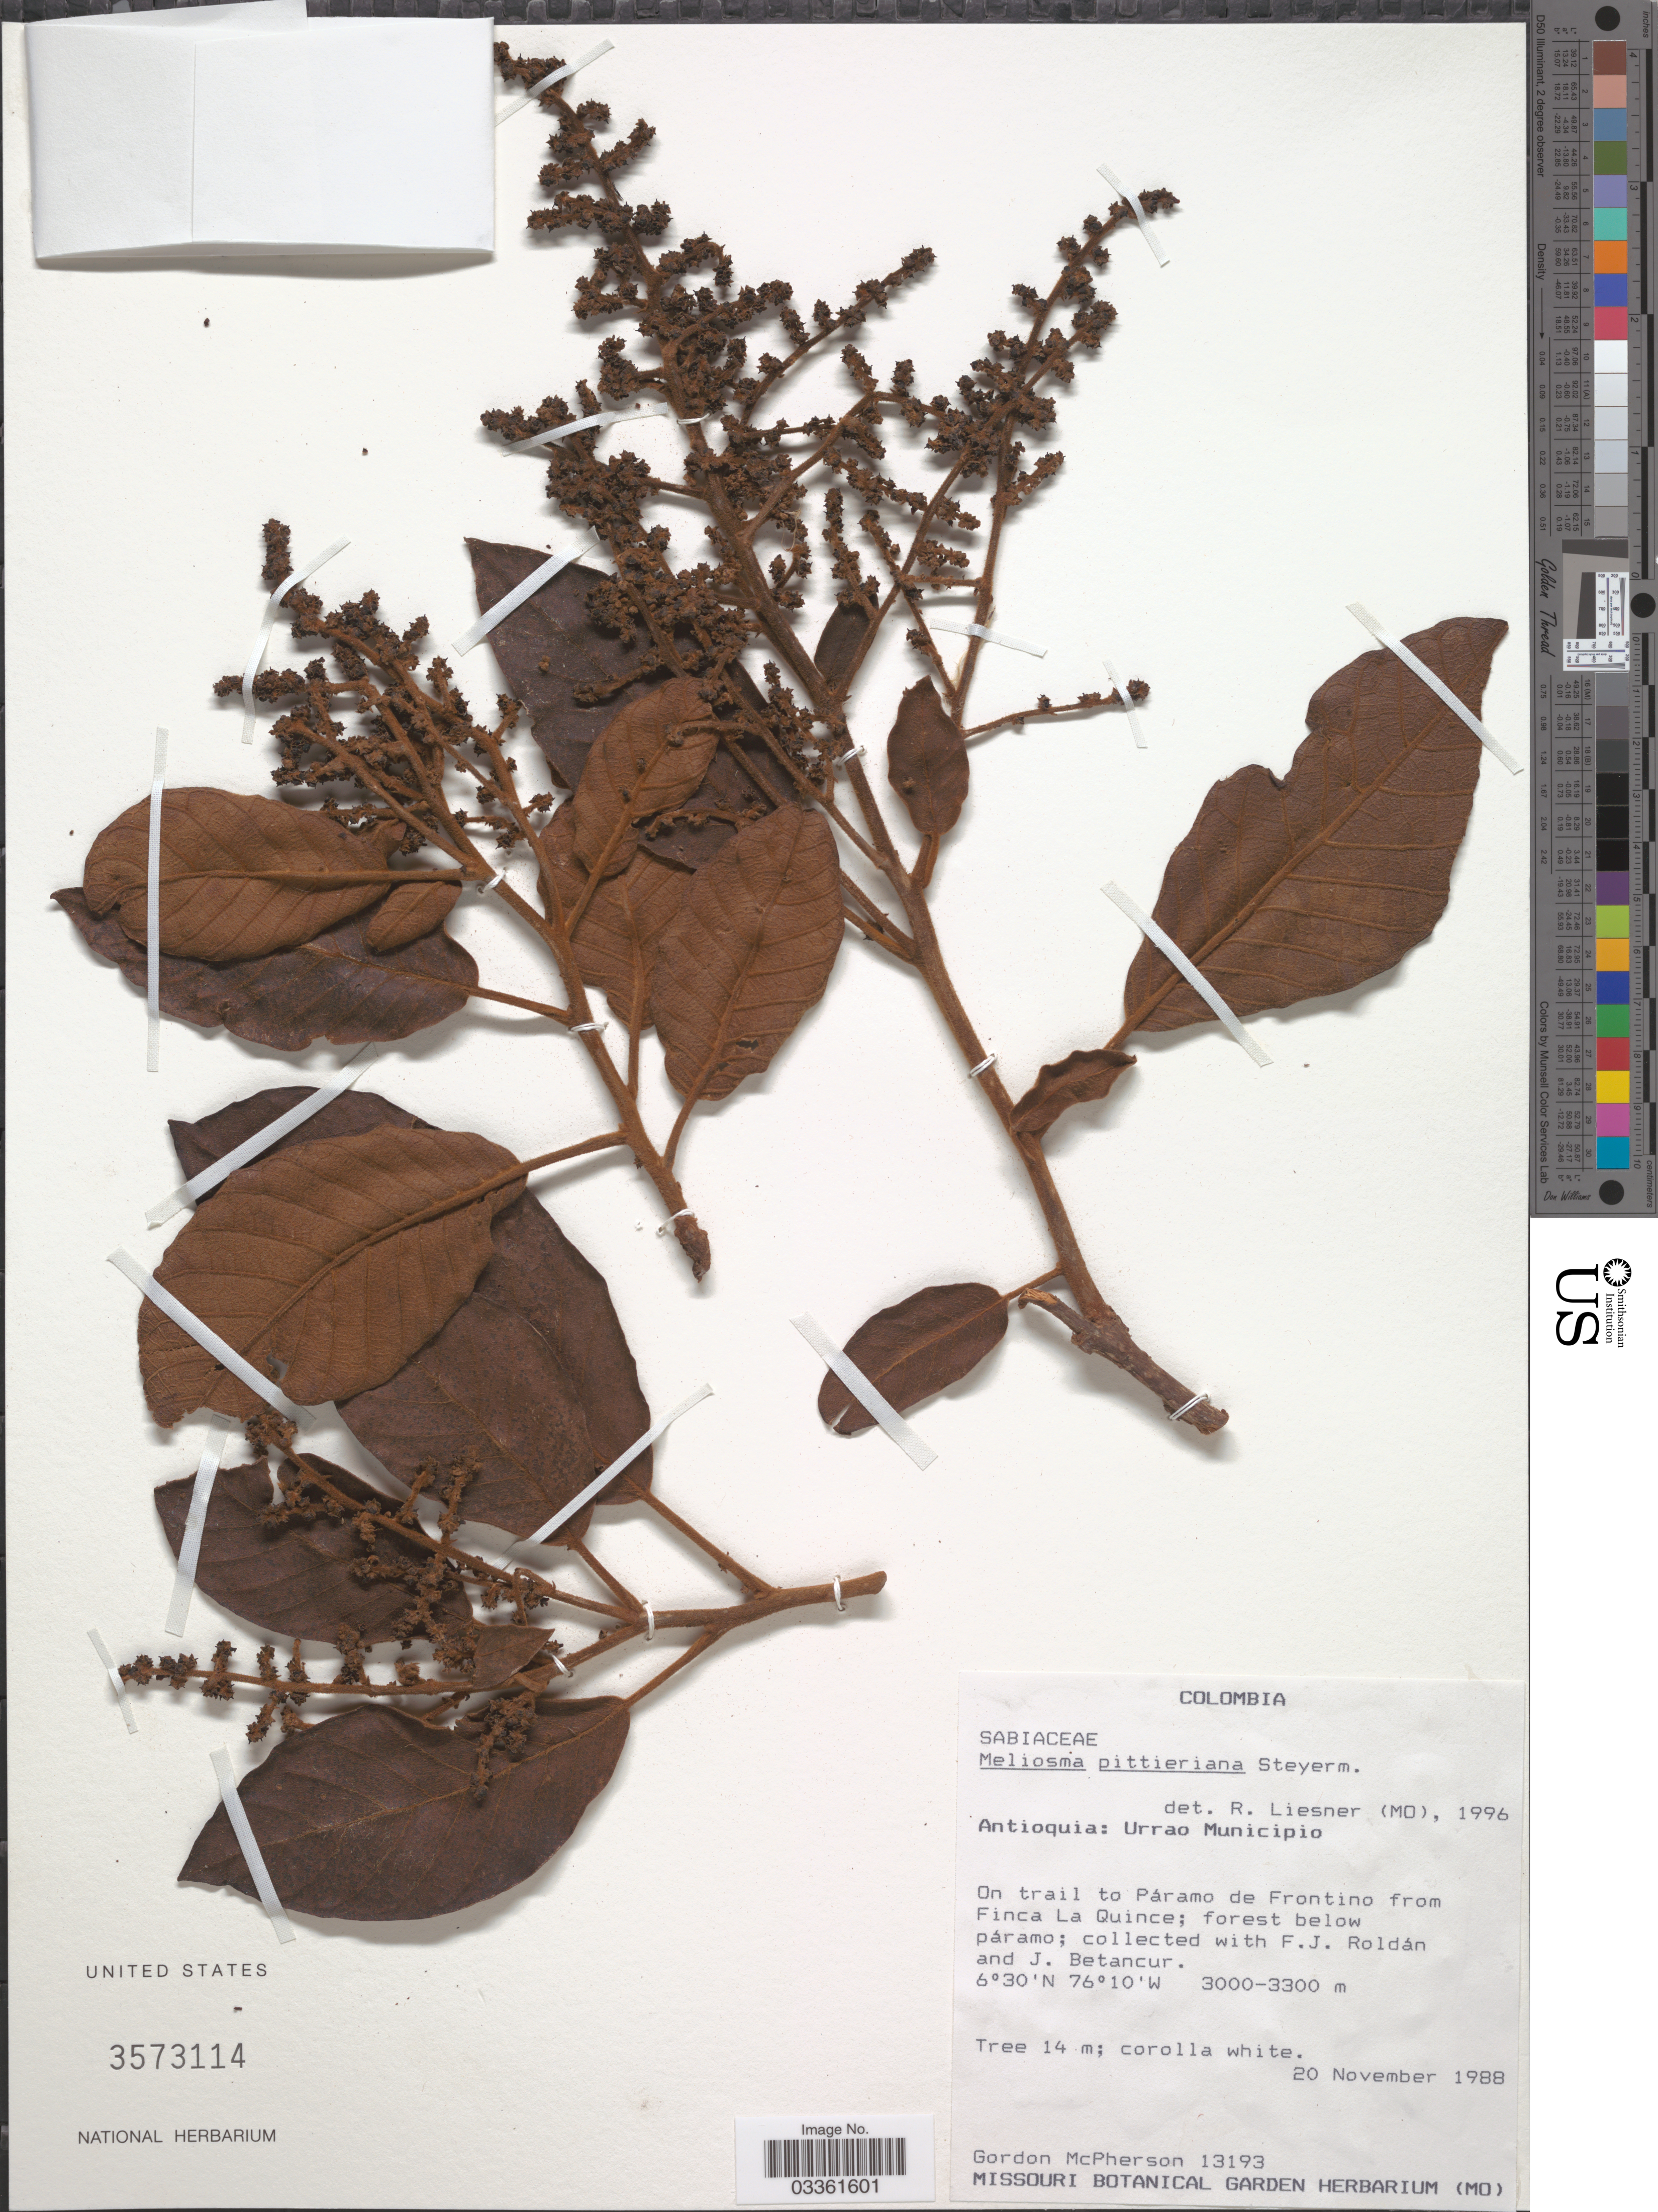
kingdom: Plantae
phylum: Tracheophyta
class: Magnoliopsida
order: Proteales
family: Sabiaceae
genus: Meliosma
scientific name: Meliosma sp.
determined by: Ávila, F. A.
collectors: G. D. McPherson, F. J. Roldán & J. Betancur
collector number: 13193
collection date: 1988-11-20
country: Colombia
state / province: Antioquia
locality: Urrao Municipio. On trail to Páramo de Frontino from Finca La Quince.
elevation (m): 3000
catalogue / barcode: US 3573114